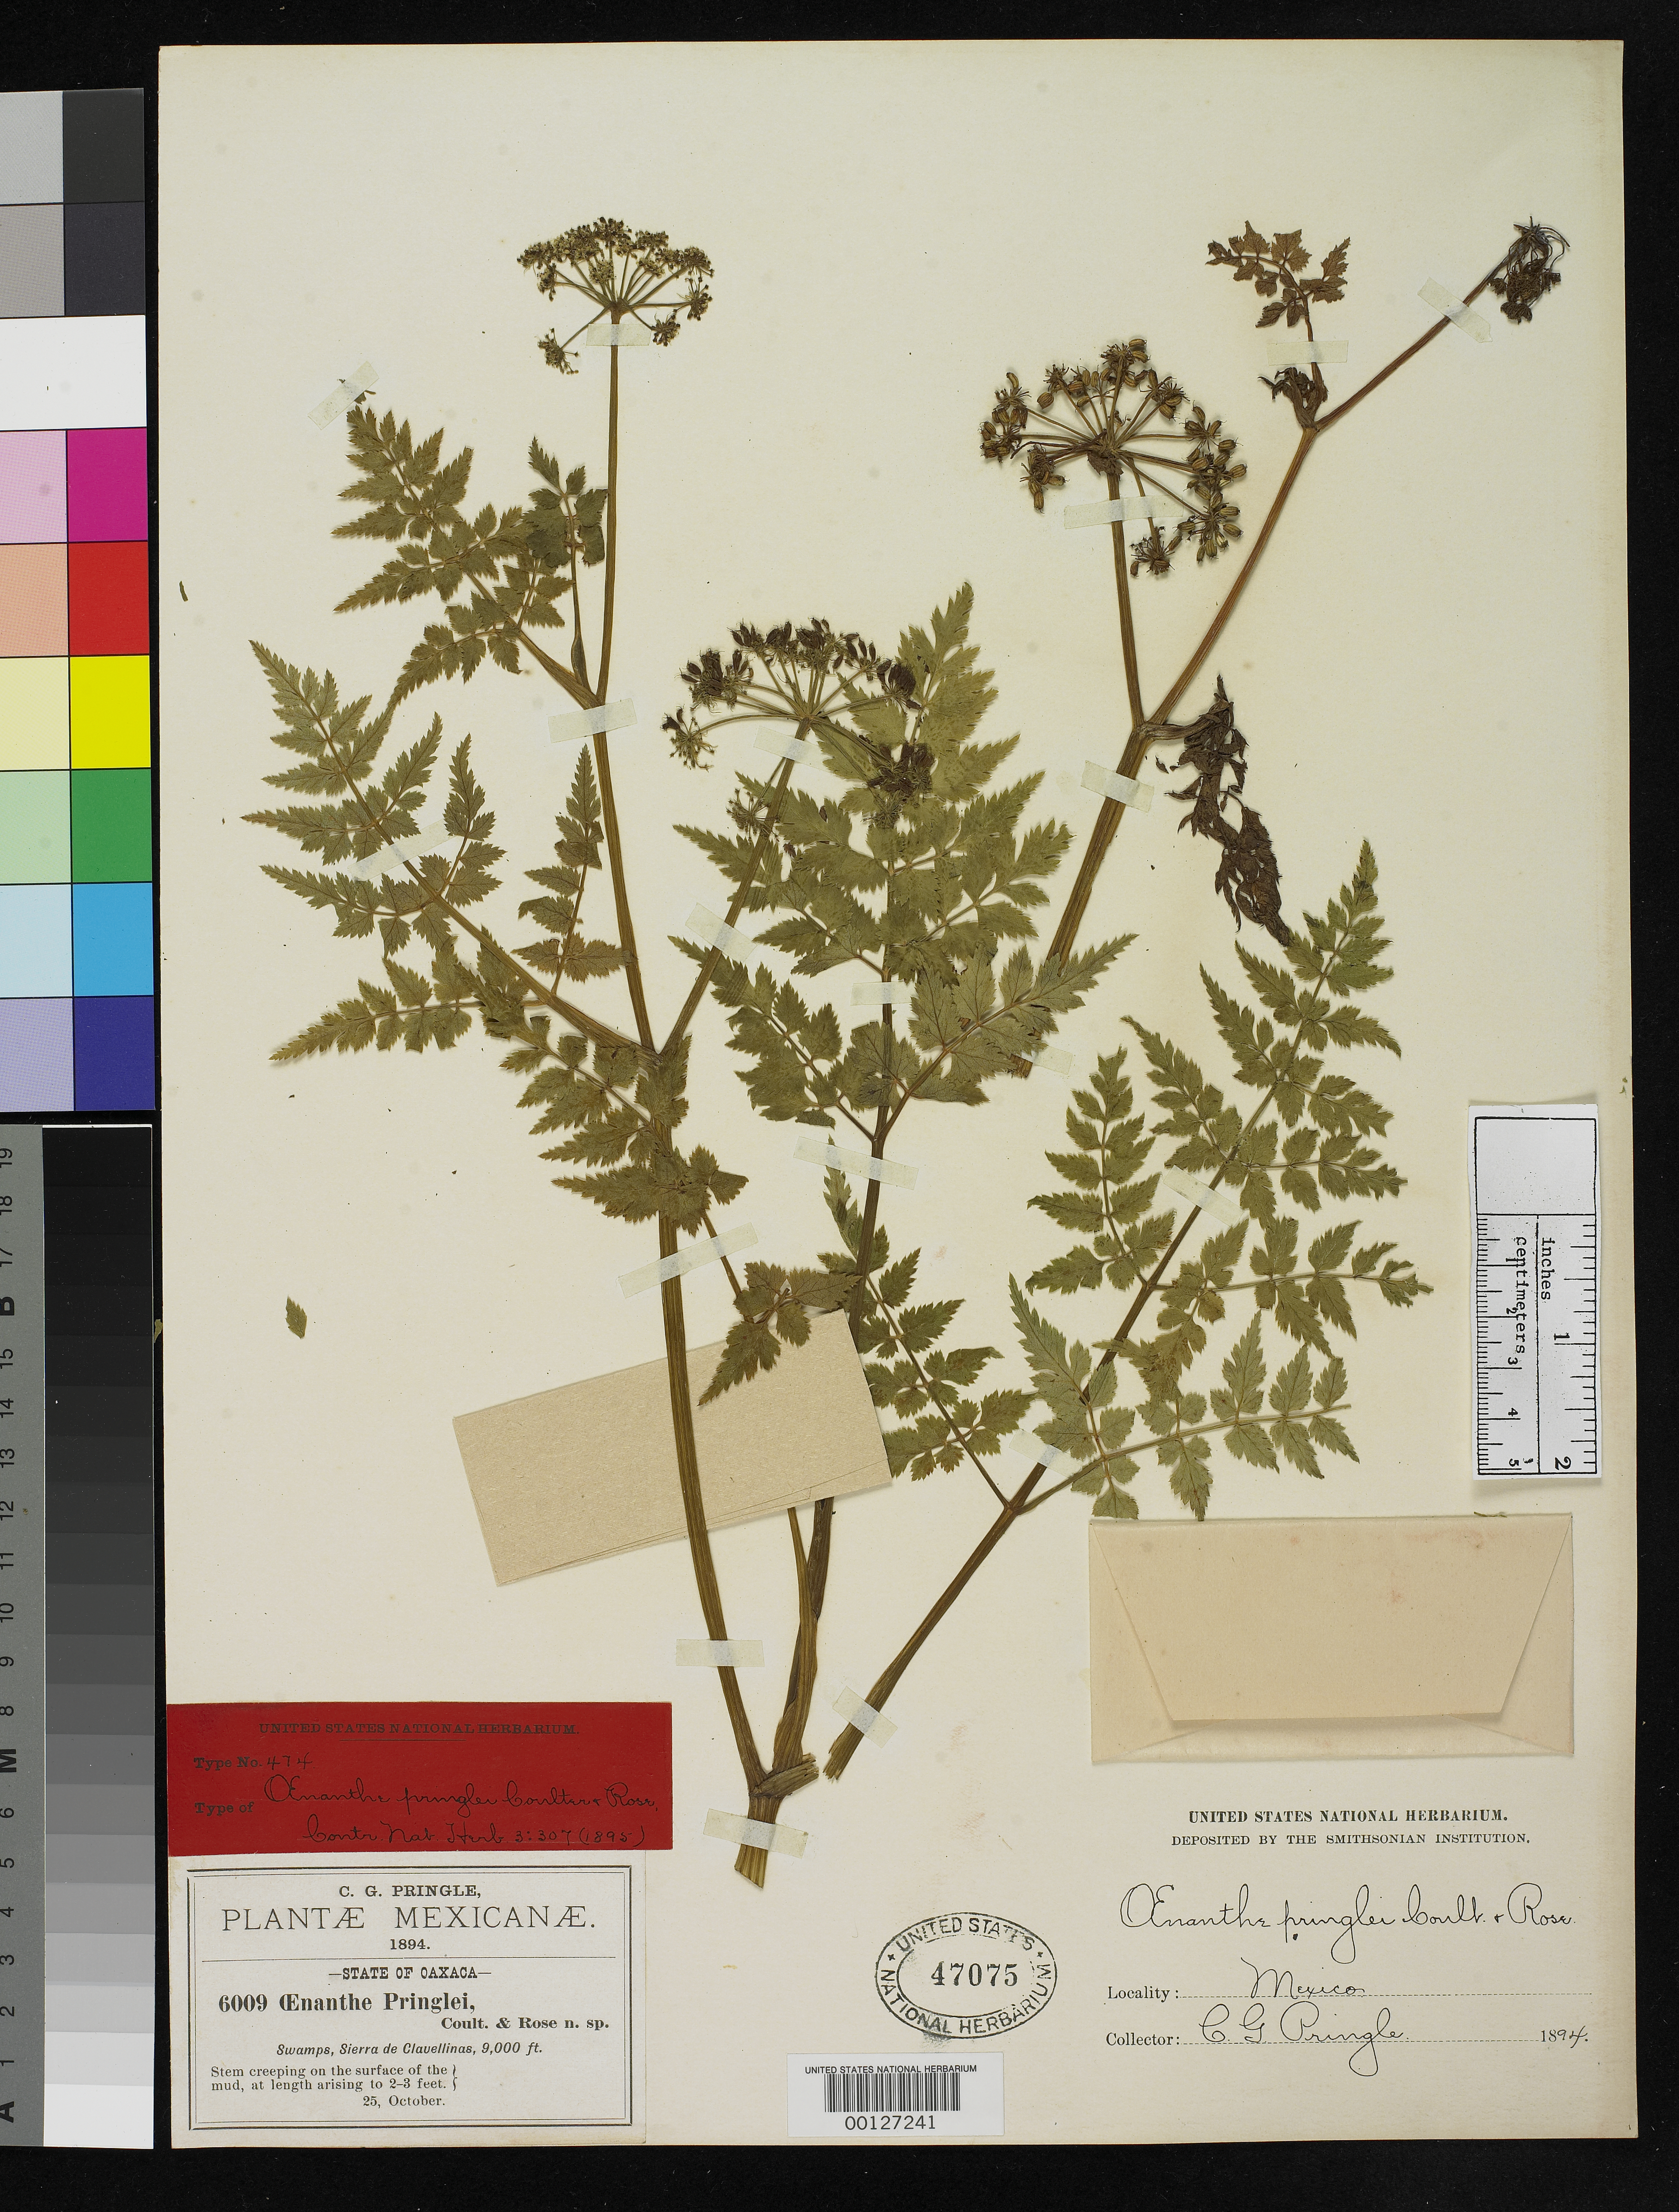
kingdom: Plantae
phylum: Tracheophyta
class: Magnoliopsida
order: Apiales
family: Apiaceae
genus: Oenanthe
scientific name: Oenanthe pringlei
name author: J.M. Coult. & Rose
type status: Type Collection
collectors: C. G. Pringle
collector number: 6009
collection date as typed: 25 Oct 1894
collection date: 1894-10-25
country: Mexico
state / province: Oaxaca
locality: Sierra de Clavellinas.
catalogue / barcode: US 47075